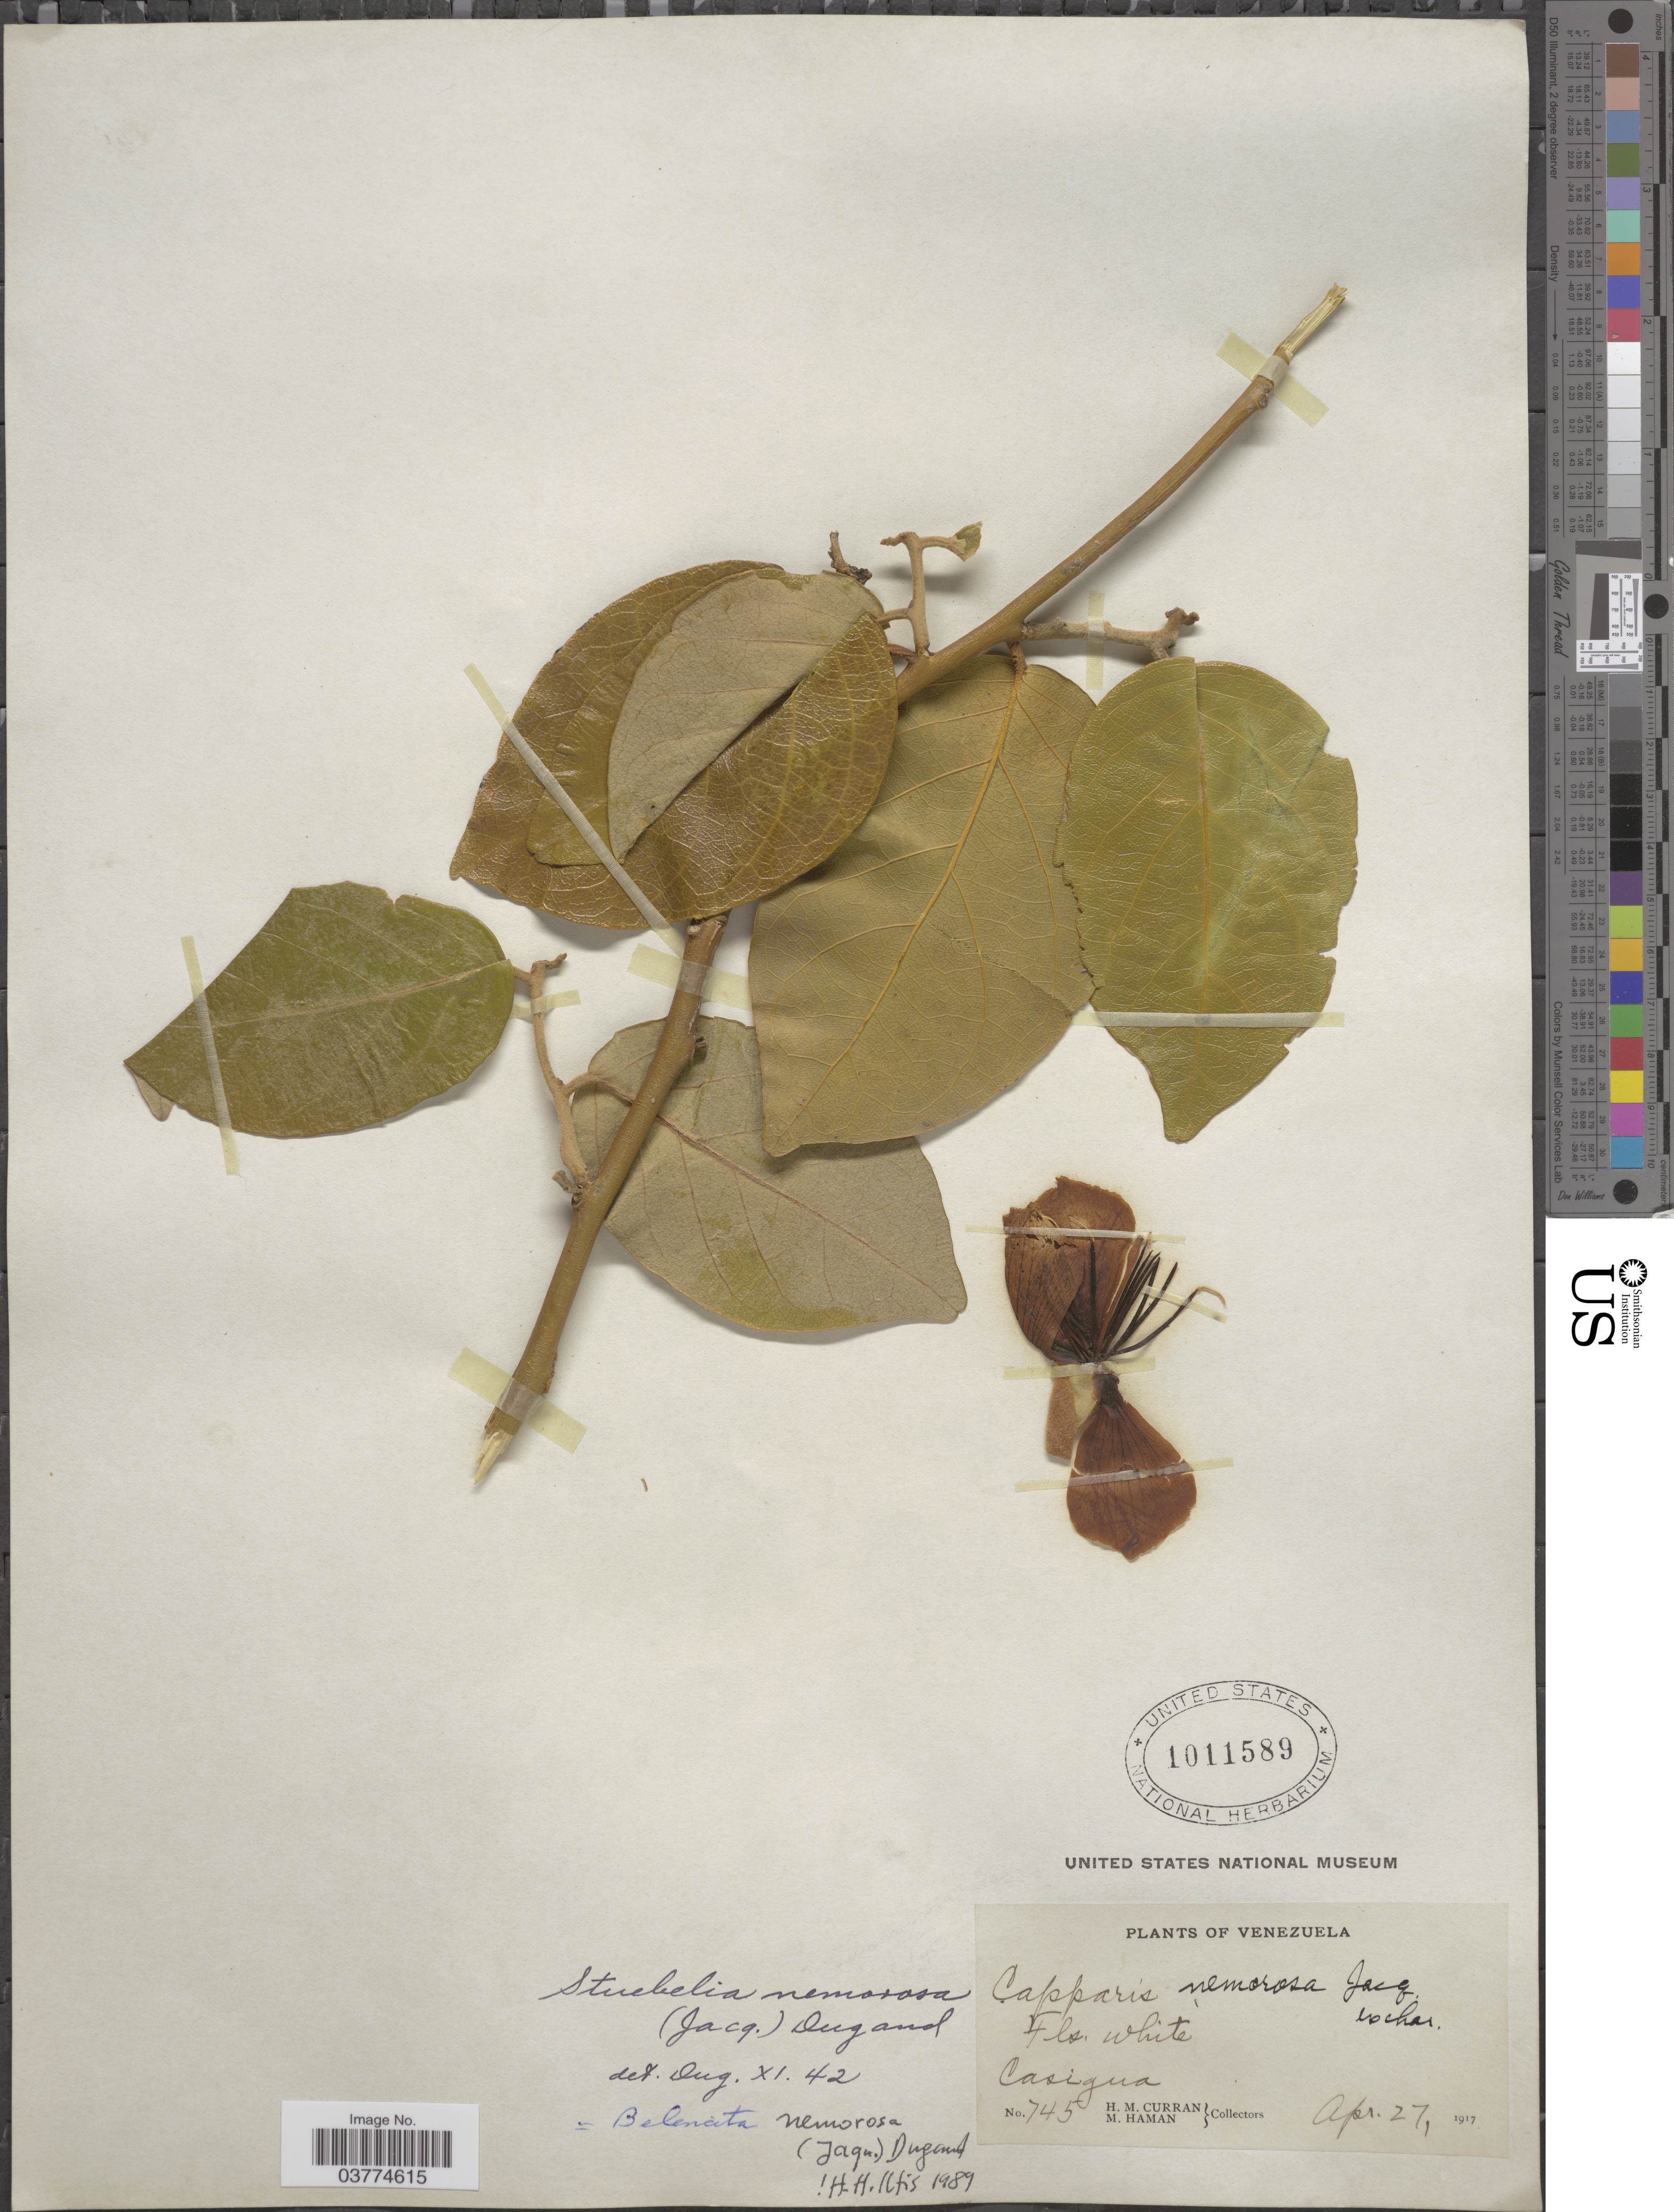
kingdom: Plantae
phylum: Tracheophyta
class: Magnoliopsida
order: Brassicales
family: Capparaceae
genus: Belencita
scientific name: Belencita nemorosa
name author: (Jacq.) Dugand G.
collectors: H. M. Curran & M. Haman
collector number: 745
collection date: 1917-04-27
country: Venezuela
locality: Casigua.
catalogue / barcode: US 1011589